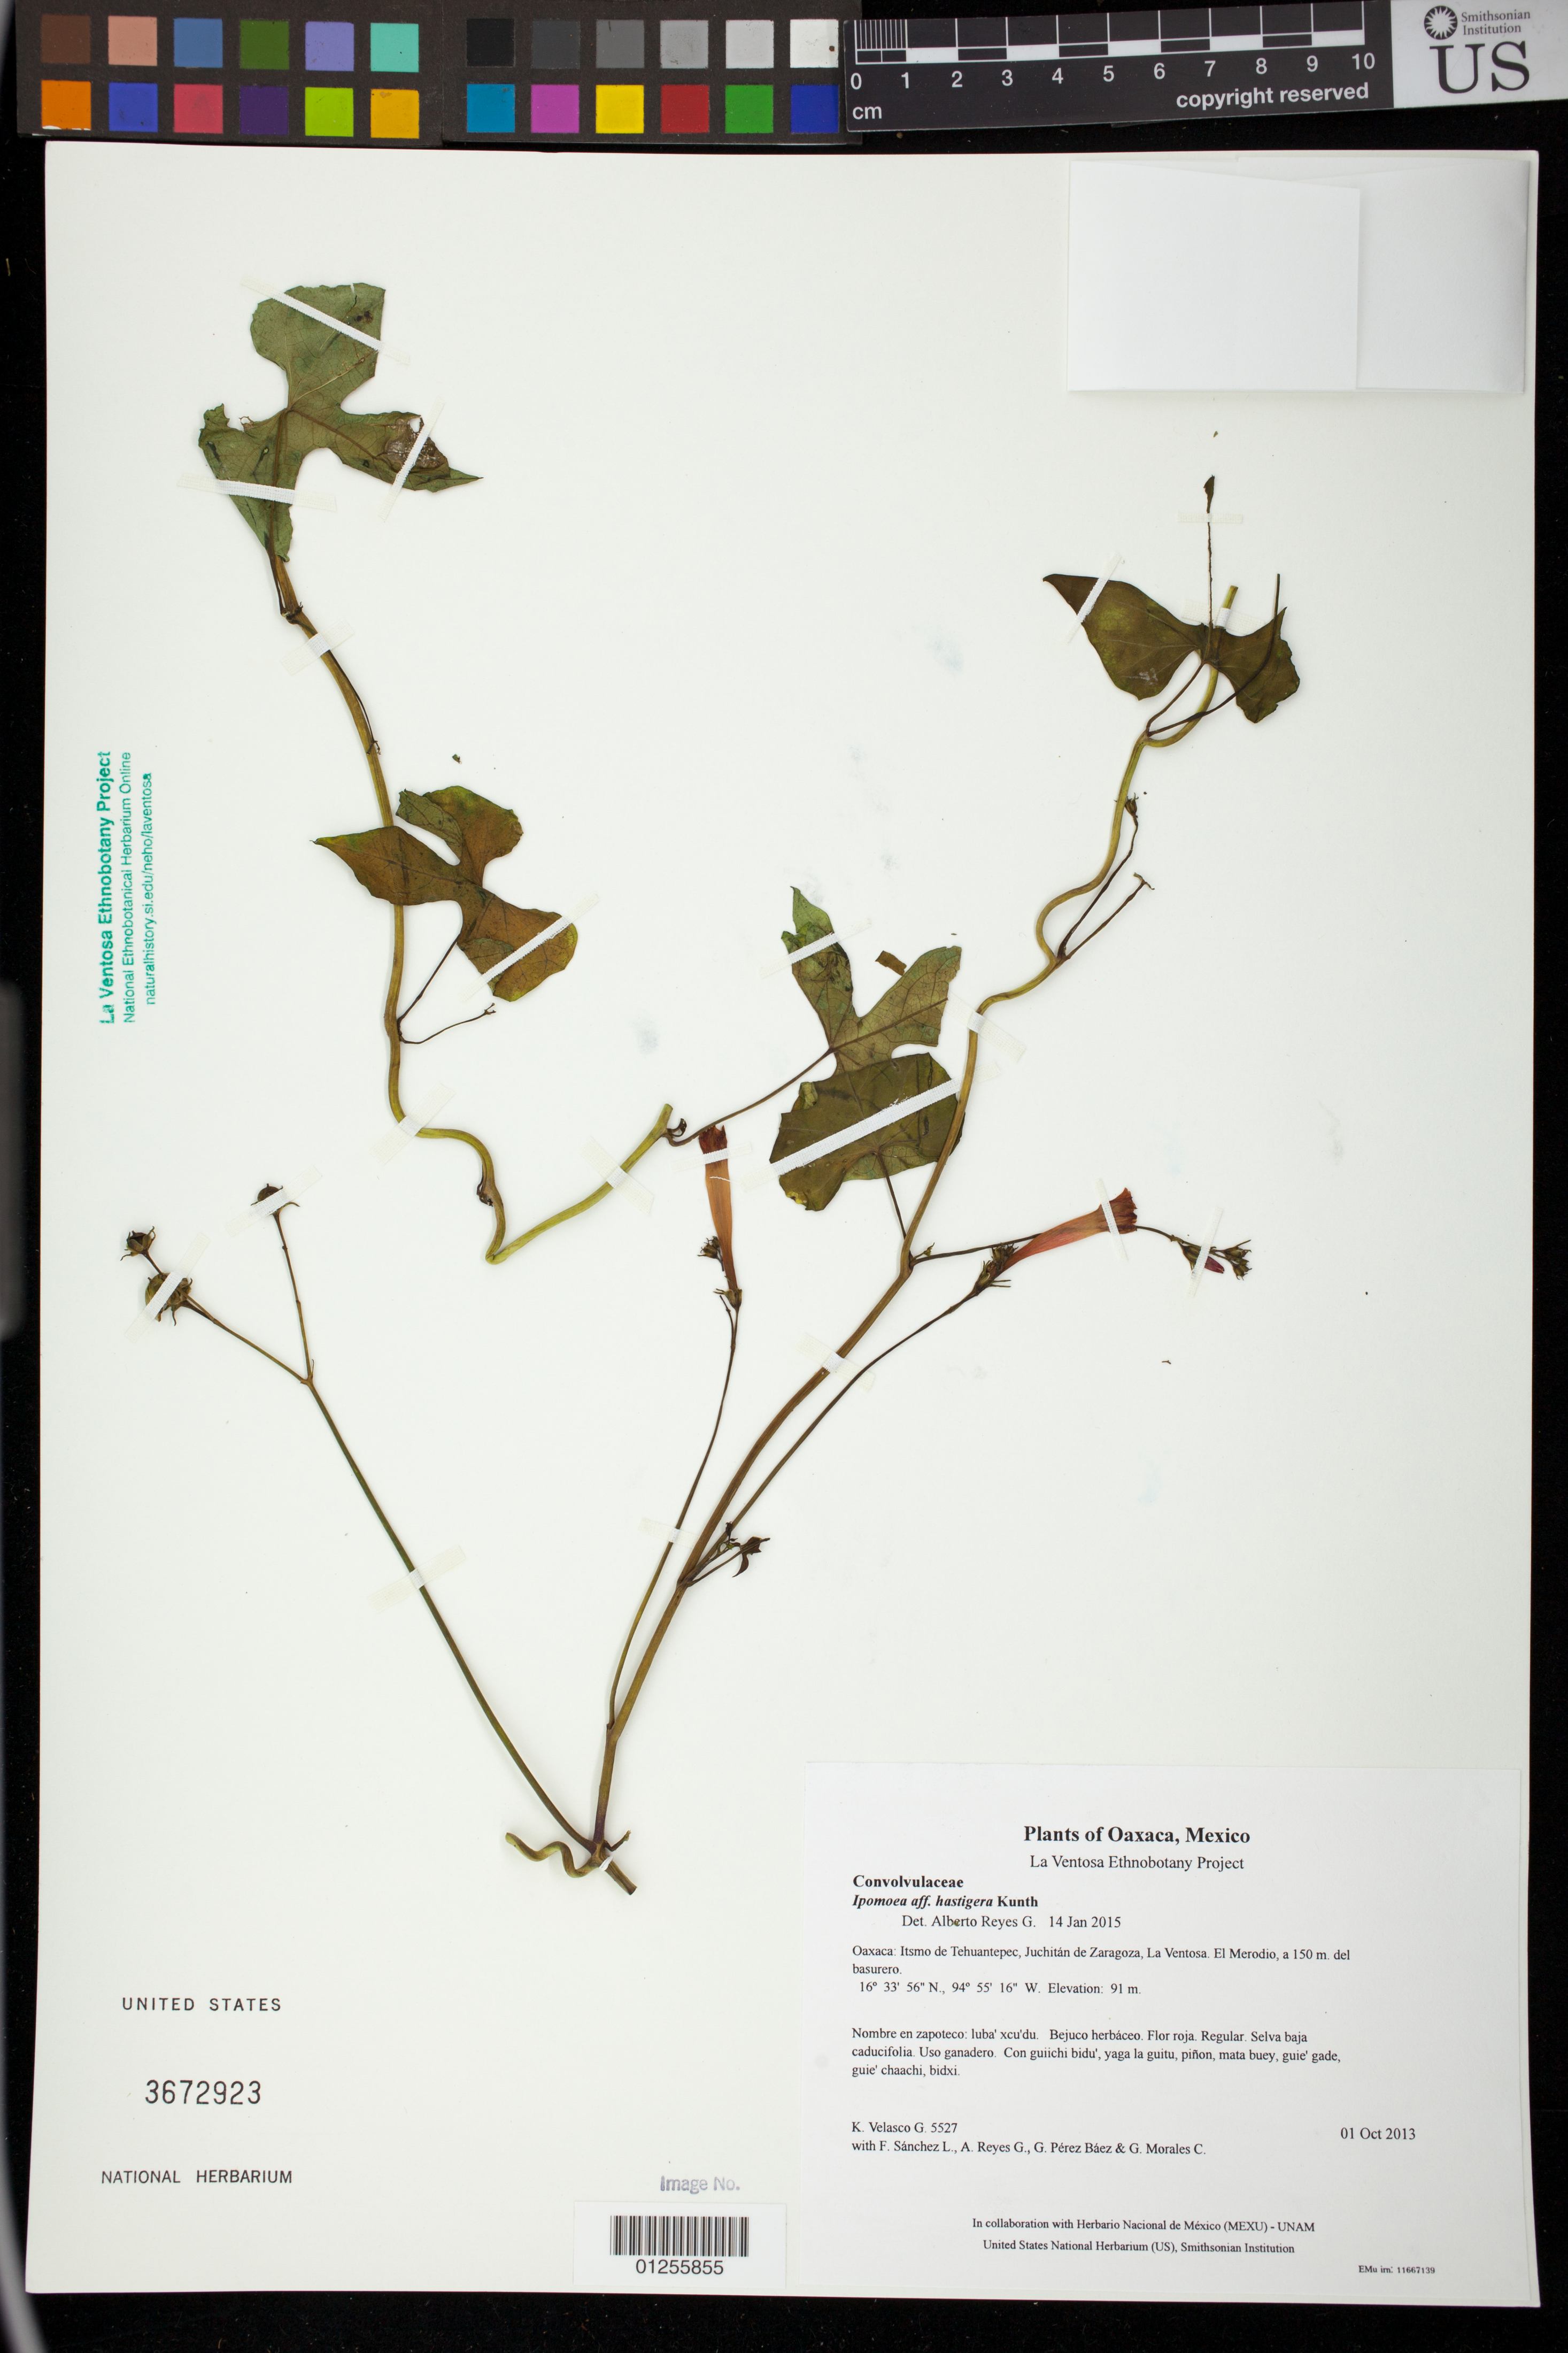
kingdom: Plantae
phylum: Tracheophyta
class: Magnoliopsida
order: Solanales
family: Convolvulaceae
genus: Ipomoea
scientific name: Ipomoea hastigera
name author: Kunth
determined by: Reyes García, A.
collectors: K. Velasco G., F. Sánchez L., A. Reyes G., G. Pérez Báez & G. Morales C.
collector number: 5527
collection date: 2013-10-01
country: Mexico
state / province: Oaxaca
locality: Itsmo de Tehuantepec, Juchitán de Zaragoza, La Ventosa. El Merodio, a 150 m. del basurero.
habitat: Selva baja caducifolia. Uso ganadero.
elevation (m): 91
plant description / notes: MEXU, SERO, US; Guixi bandaga. Guie' naxiña'. Nuu.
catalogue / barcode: US 3672923